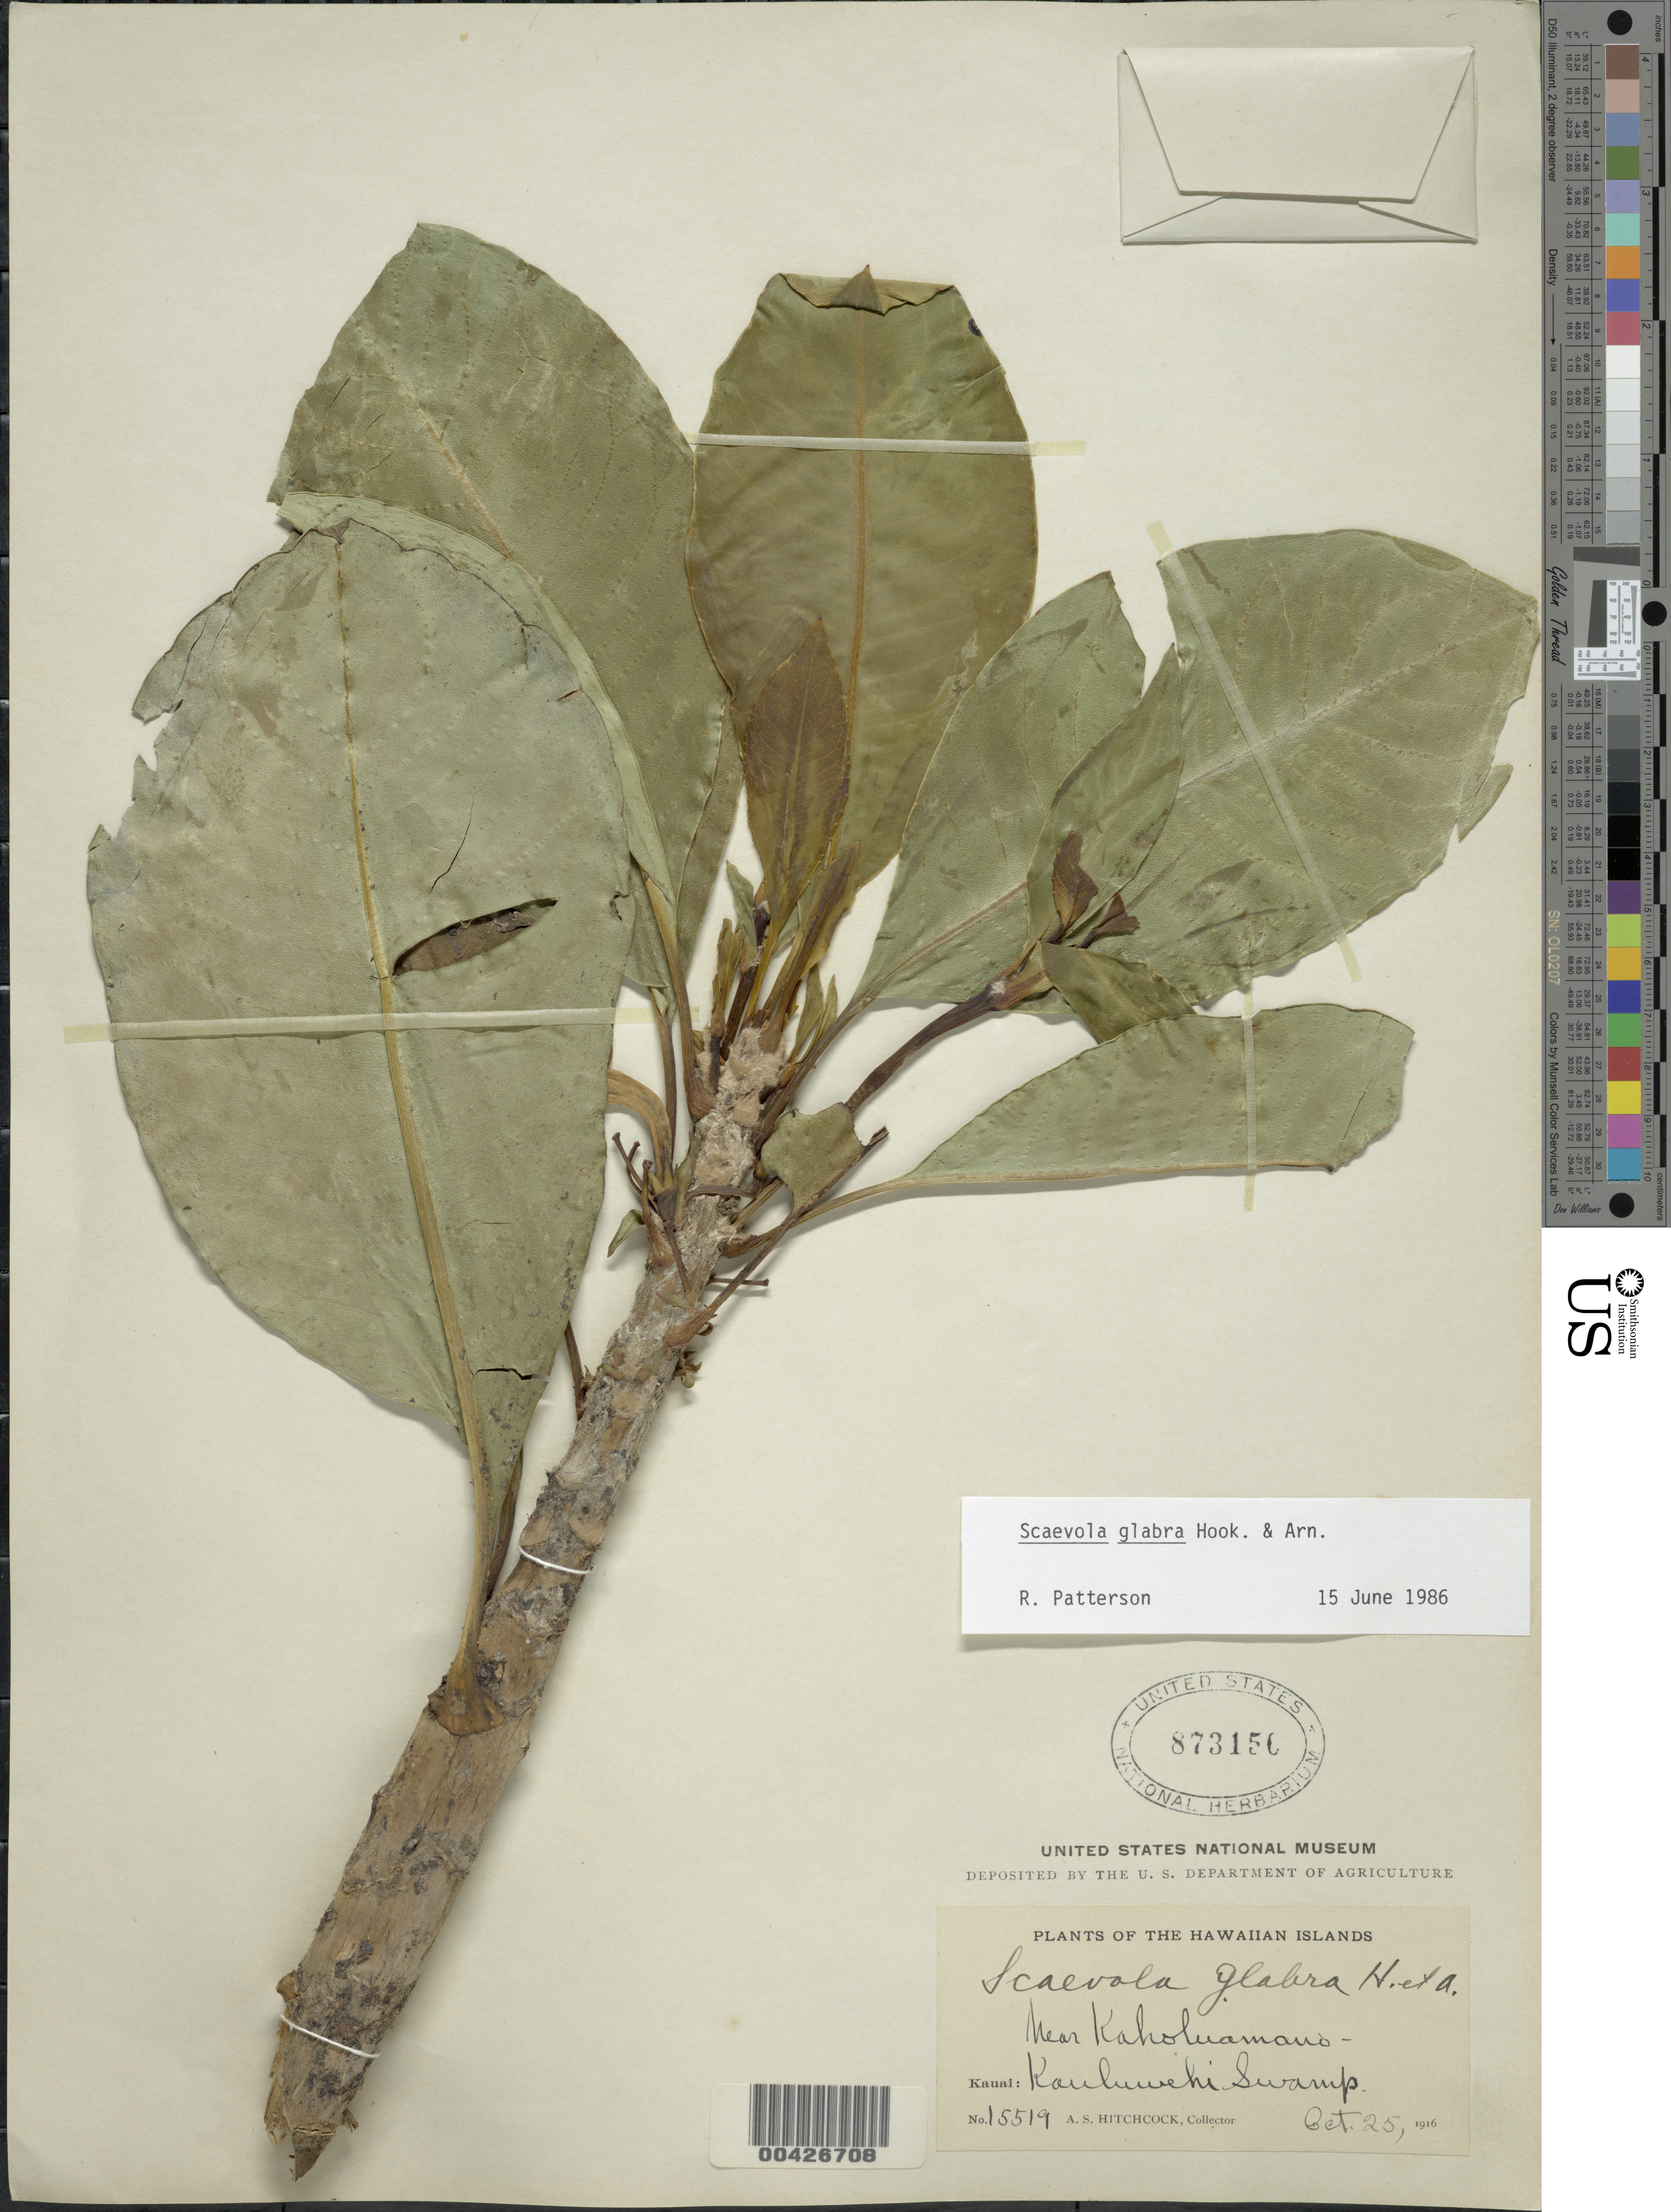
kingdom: Plantae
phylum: Tracheophyta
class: Magnoliopsida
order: Asterales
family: Goodeniaceae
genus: Scaevola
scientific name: Scaevola glabra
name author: Hook. & Arn.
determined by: Patterson, R.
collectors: A. S. Hitchcock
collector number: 15519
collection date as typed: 25 Oct 1916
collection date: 1916-10-25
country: United States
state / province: Hawaii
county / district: Kauai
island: Kaua'i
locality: Kauai: Kauluwehi Swamp, near Kaholuamano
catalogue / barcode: US 873156